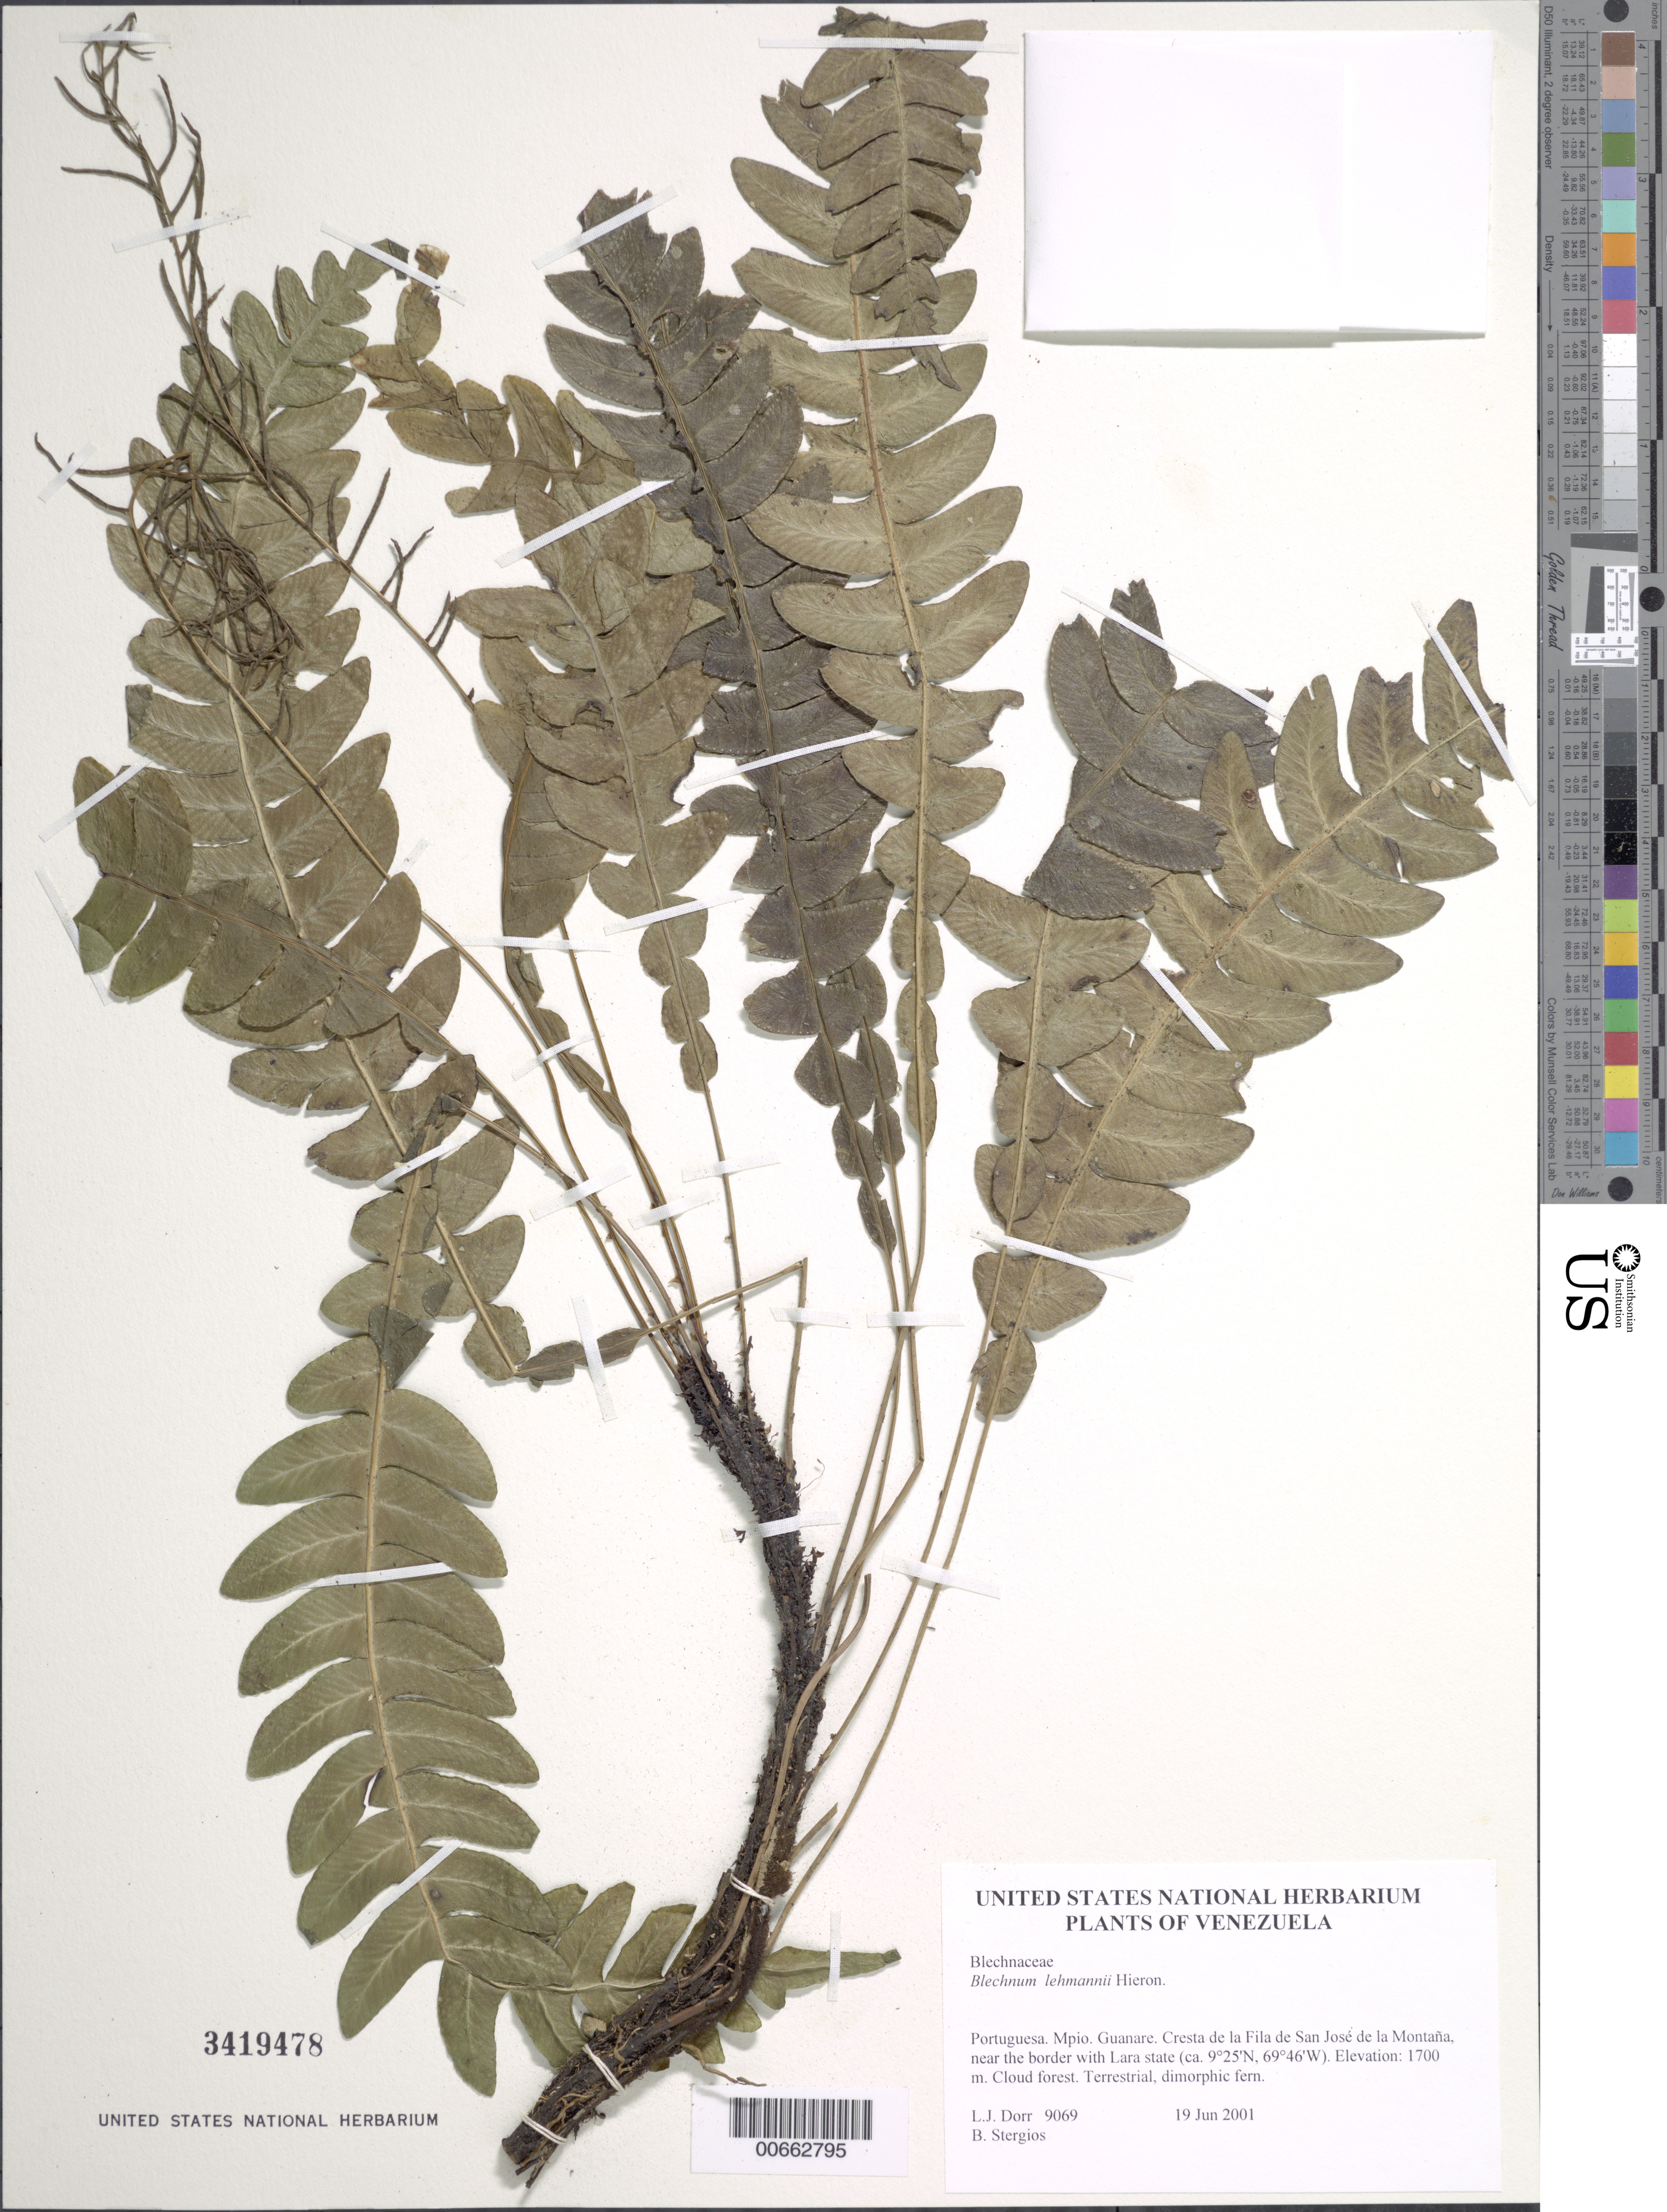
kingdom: Plantae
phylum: Tracheophyta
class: Polypodiopsida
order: Polypodiales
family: Blechnaceae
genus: Blechnum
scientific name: Blechnum lehmannii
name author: Hieron.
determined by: Smith, Alan R., (UC)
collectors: L. J. Dorr & B. G. Stergios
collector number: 9069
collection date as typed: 19 Jun 2001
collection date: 2001-06-19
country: Venezuela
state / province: Portuguesa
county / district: Guanare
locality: Cresta de la Fila de San José de la Montaña, near the border with Lara state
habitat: Cloud forest.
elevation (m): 1700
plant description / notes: PORT, UC, US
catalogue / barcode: US 3419478